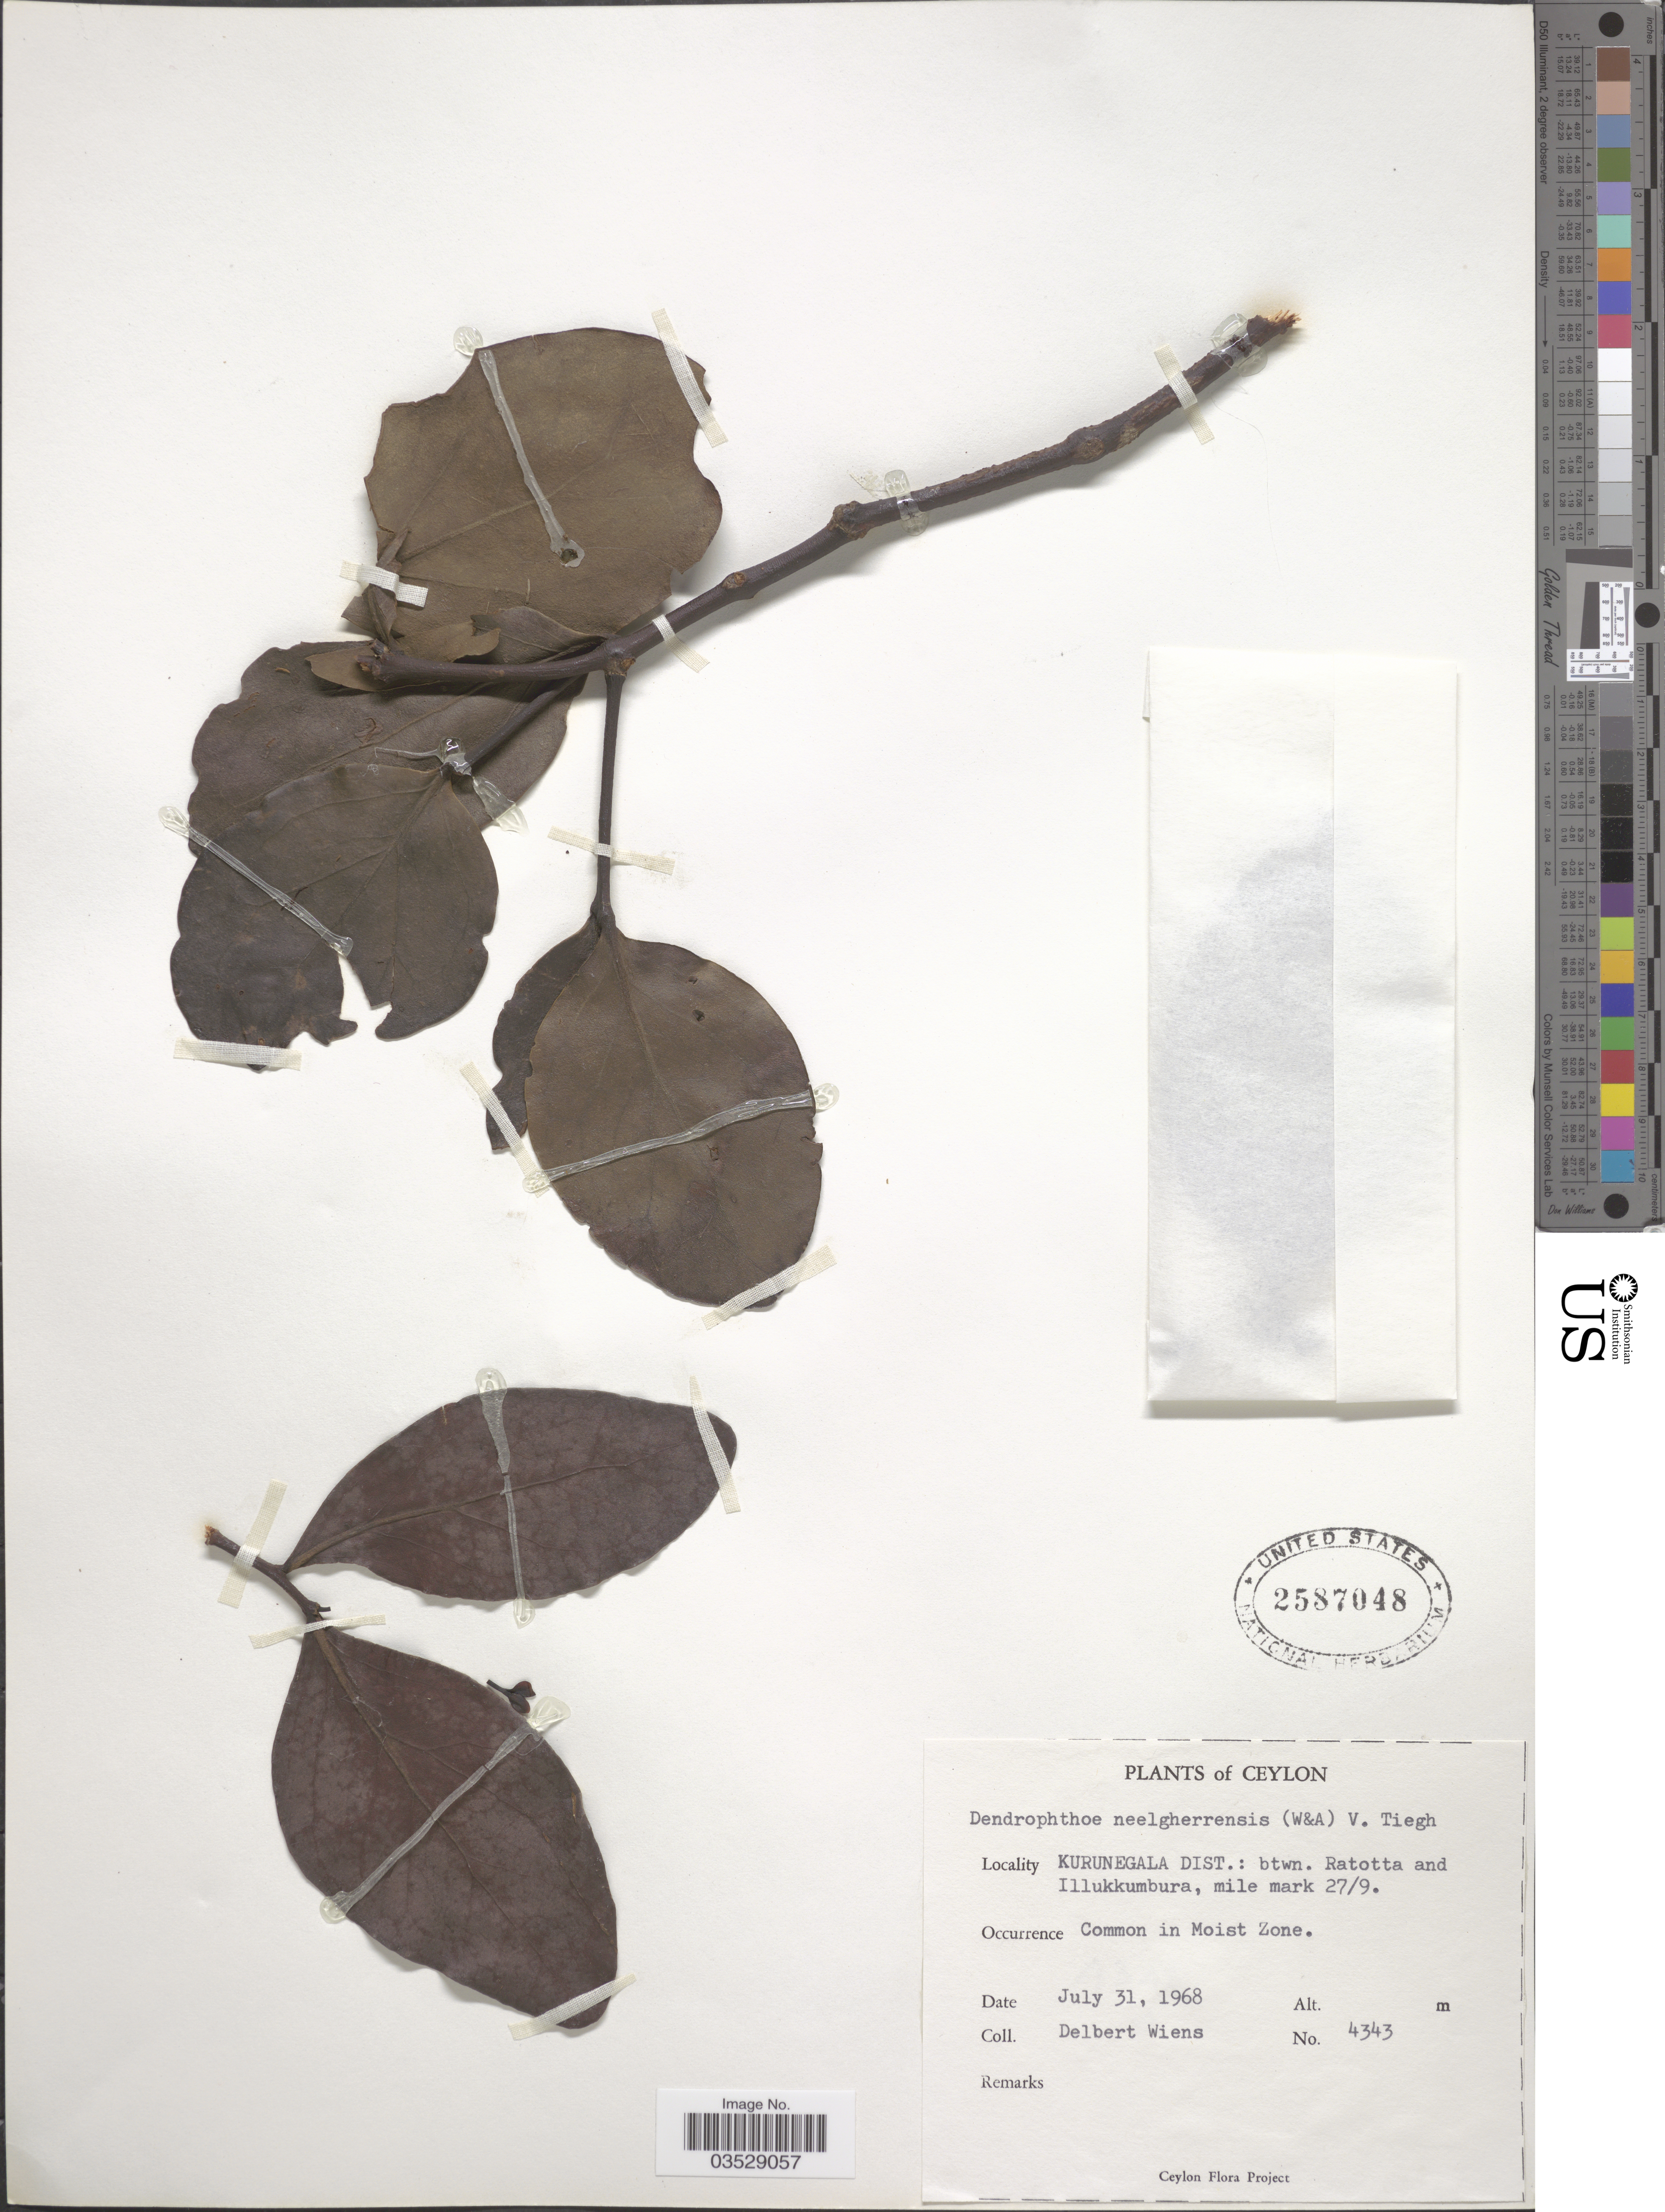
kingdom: Plantae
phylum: Tracheophyta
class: Magnoliopsida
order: Santalales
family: Loranthaceae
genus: Dendrophthoe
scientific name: Dendrophthoe trigona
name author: (Wight & Arn.) Danser ex Santapau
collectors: D. Wiens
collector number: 4343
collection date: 1968-07-31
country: Sri Lanka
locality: Ceylon. Kurunegala Dist.: btwn. Ratotta and Illukkumbura, mile mark 27/9.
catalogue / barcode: US 2587048